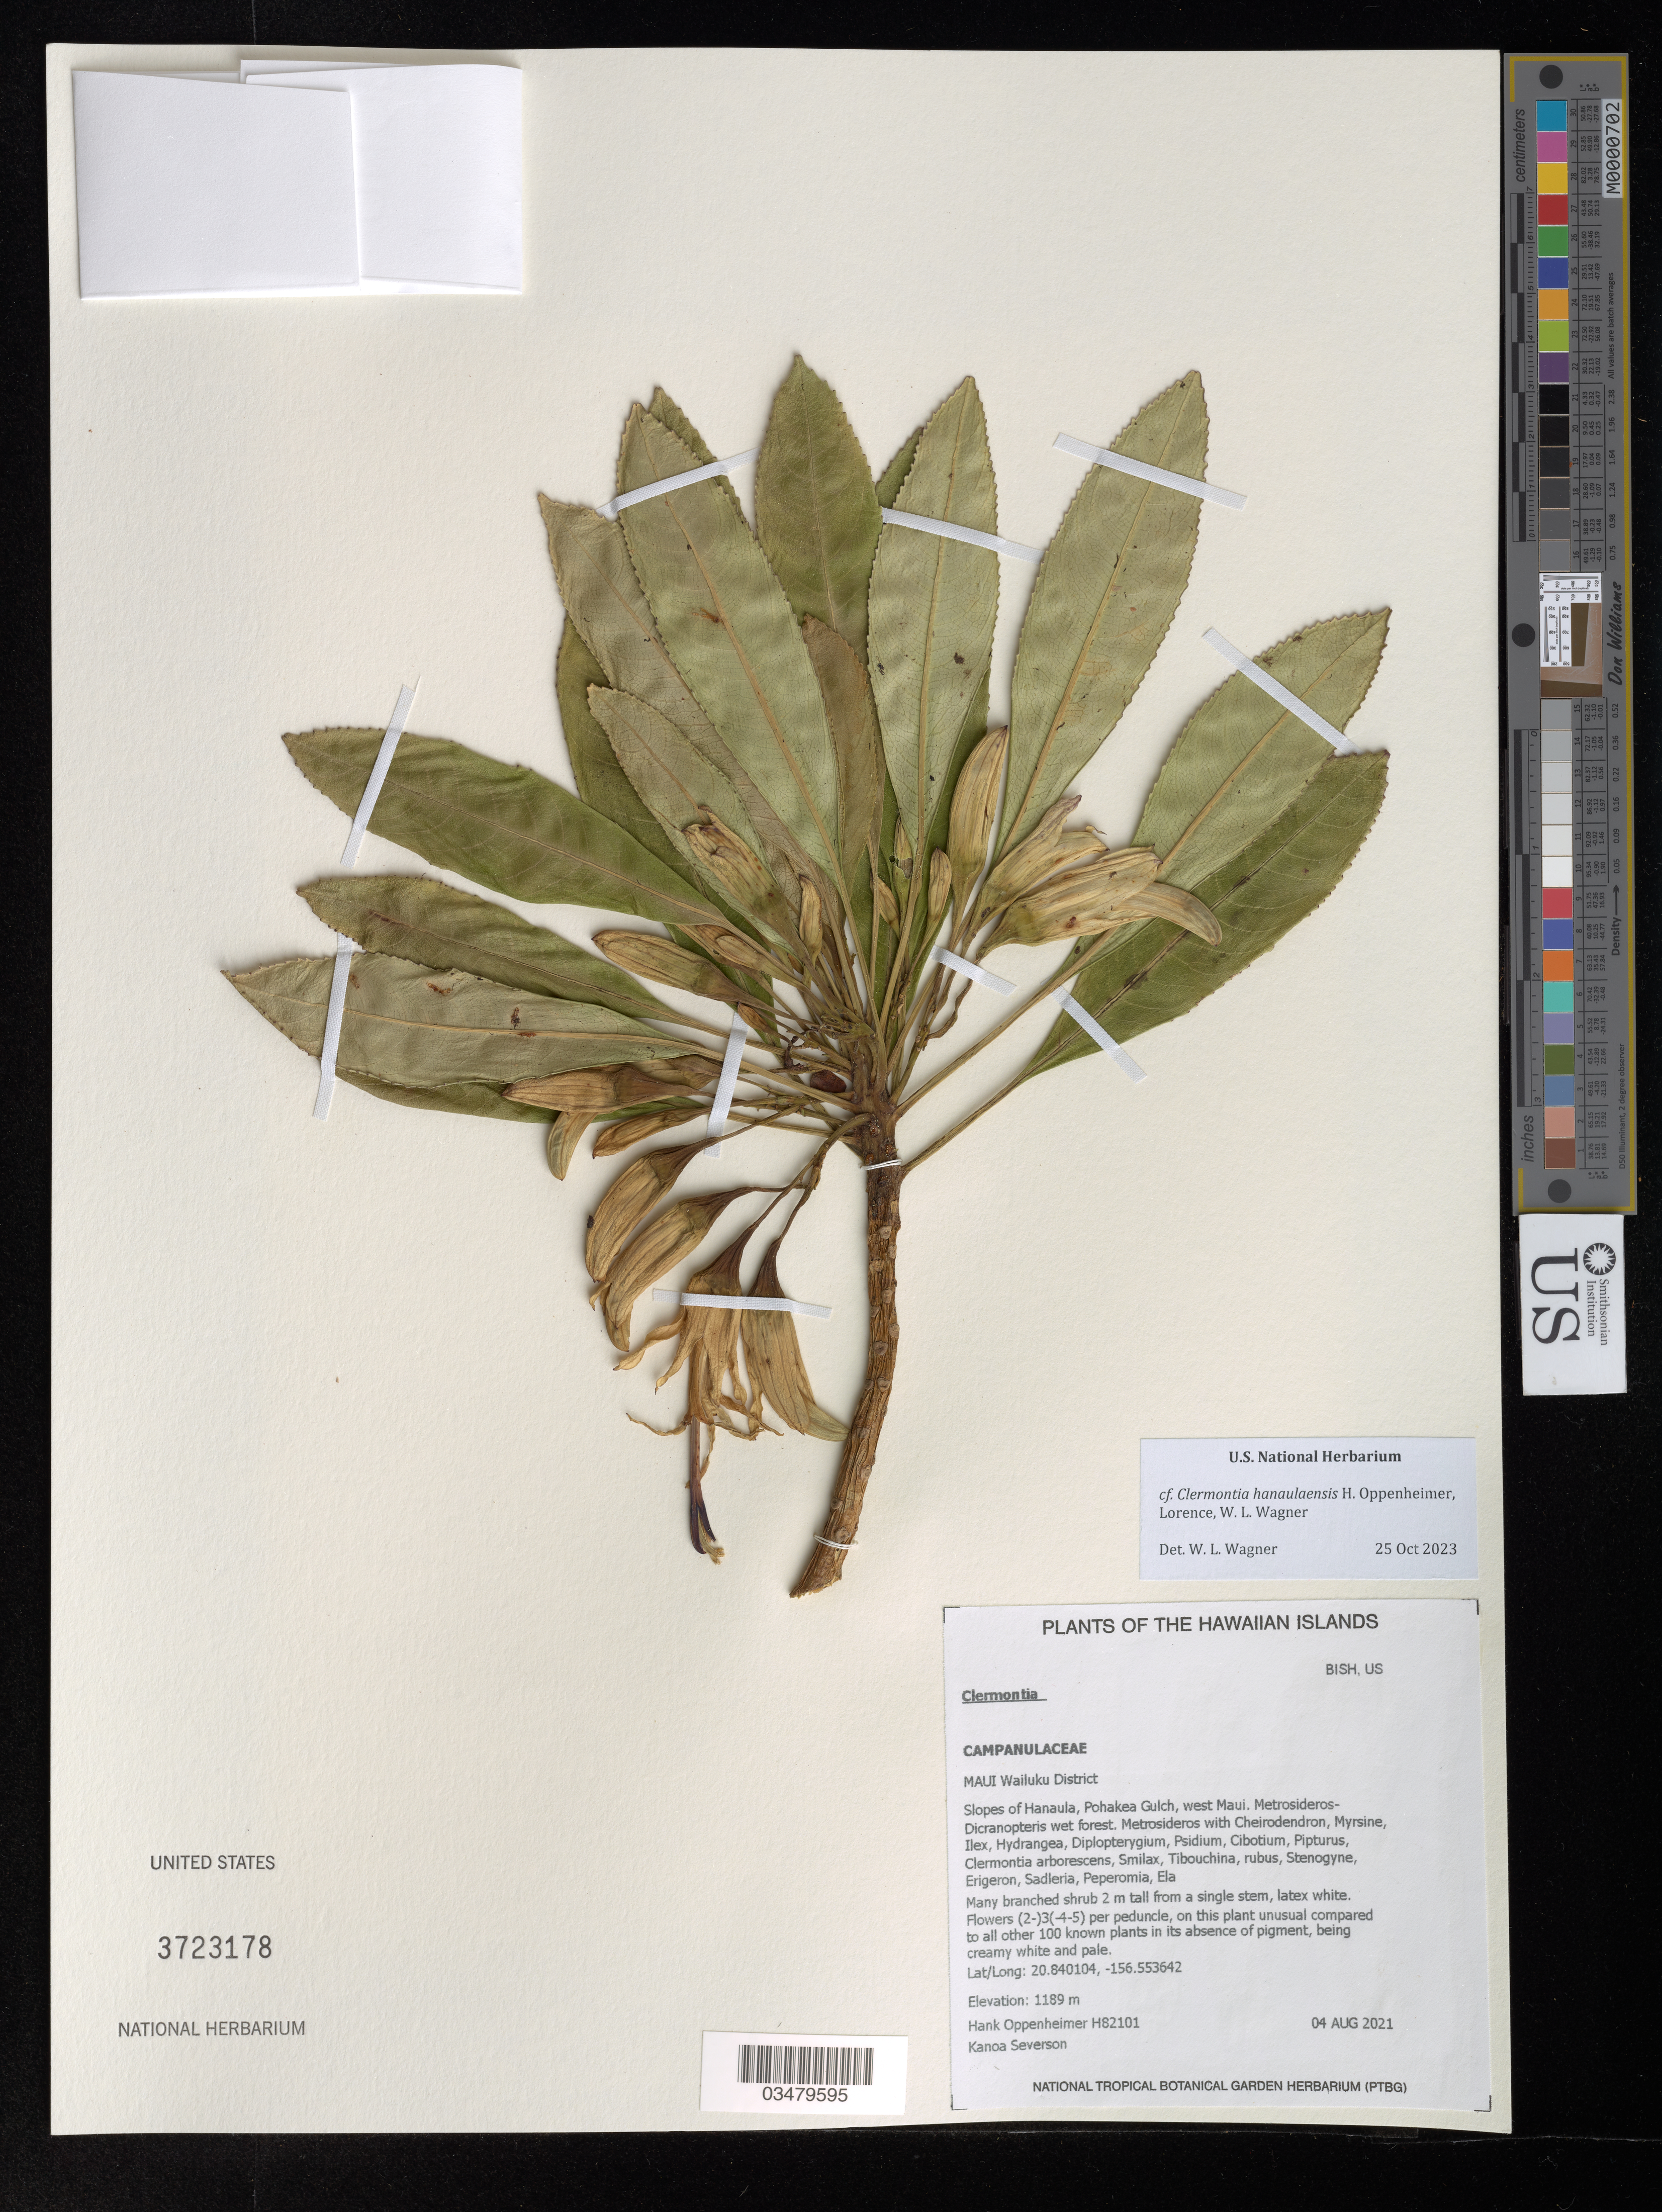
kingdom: Plantae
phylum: Tracheophyta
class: Magnoliopsida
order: Asterales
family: Campanulaceae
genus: Clermontia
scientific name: Clermontia hanaulaensis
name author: H. Oppenh. et al.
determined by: Wagner, W. L., (BOT), Smithsonian Institution - National Museum of Natural History (UNITED STATES)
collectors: H. L. Oppenheimer & K. Severson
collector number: H82101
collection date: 2021-08-04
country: United States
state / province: Hawaii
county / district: Maui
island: Maui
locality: Wailuku District, West Maui, slopes of Hanaula, Pohakea Gulch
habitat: Wet forest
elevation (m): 1189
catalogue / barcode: US 3723178